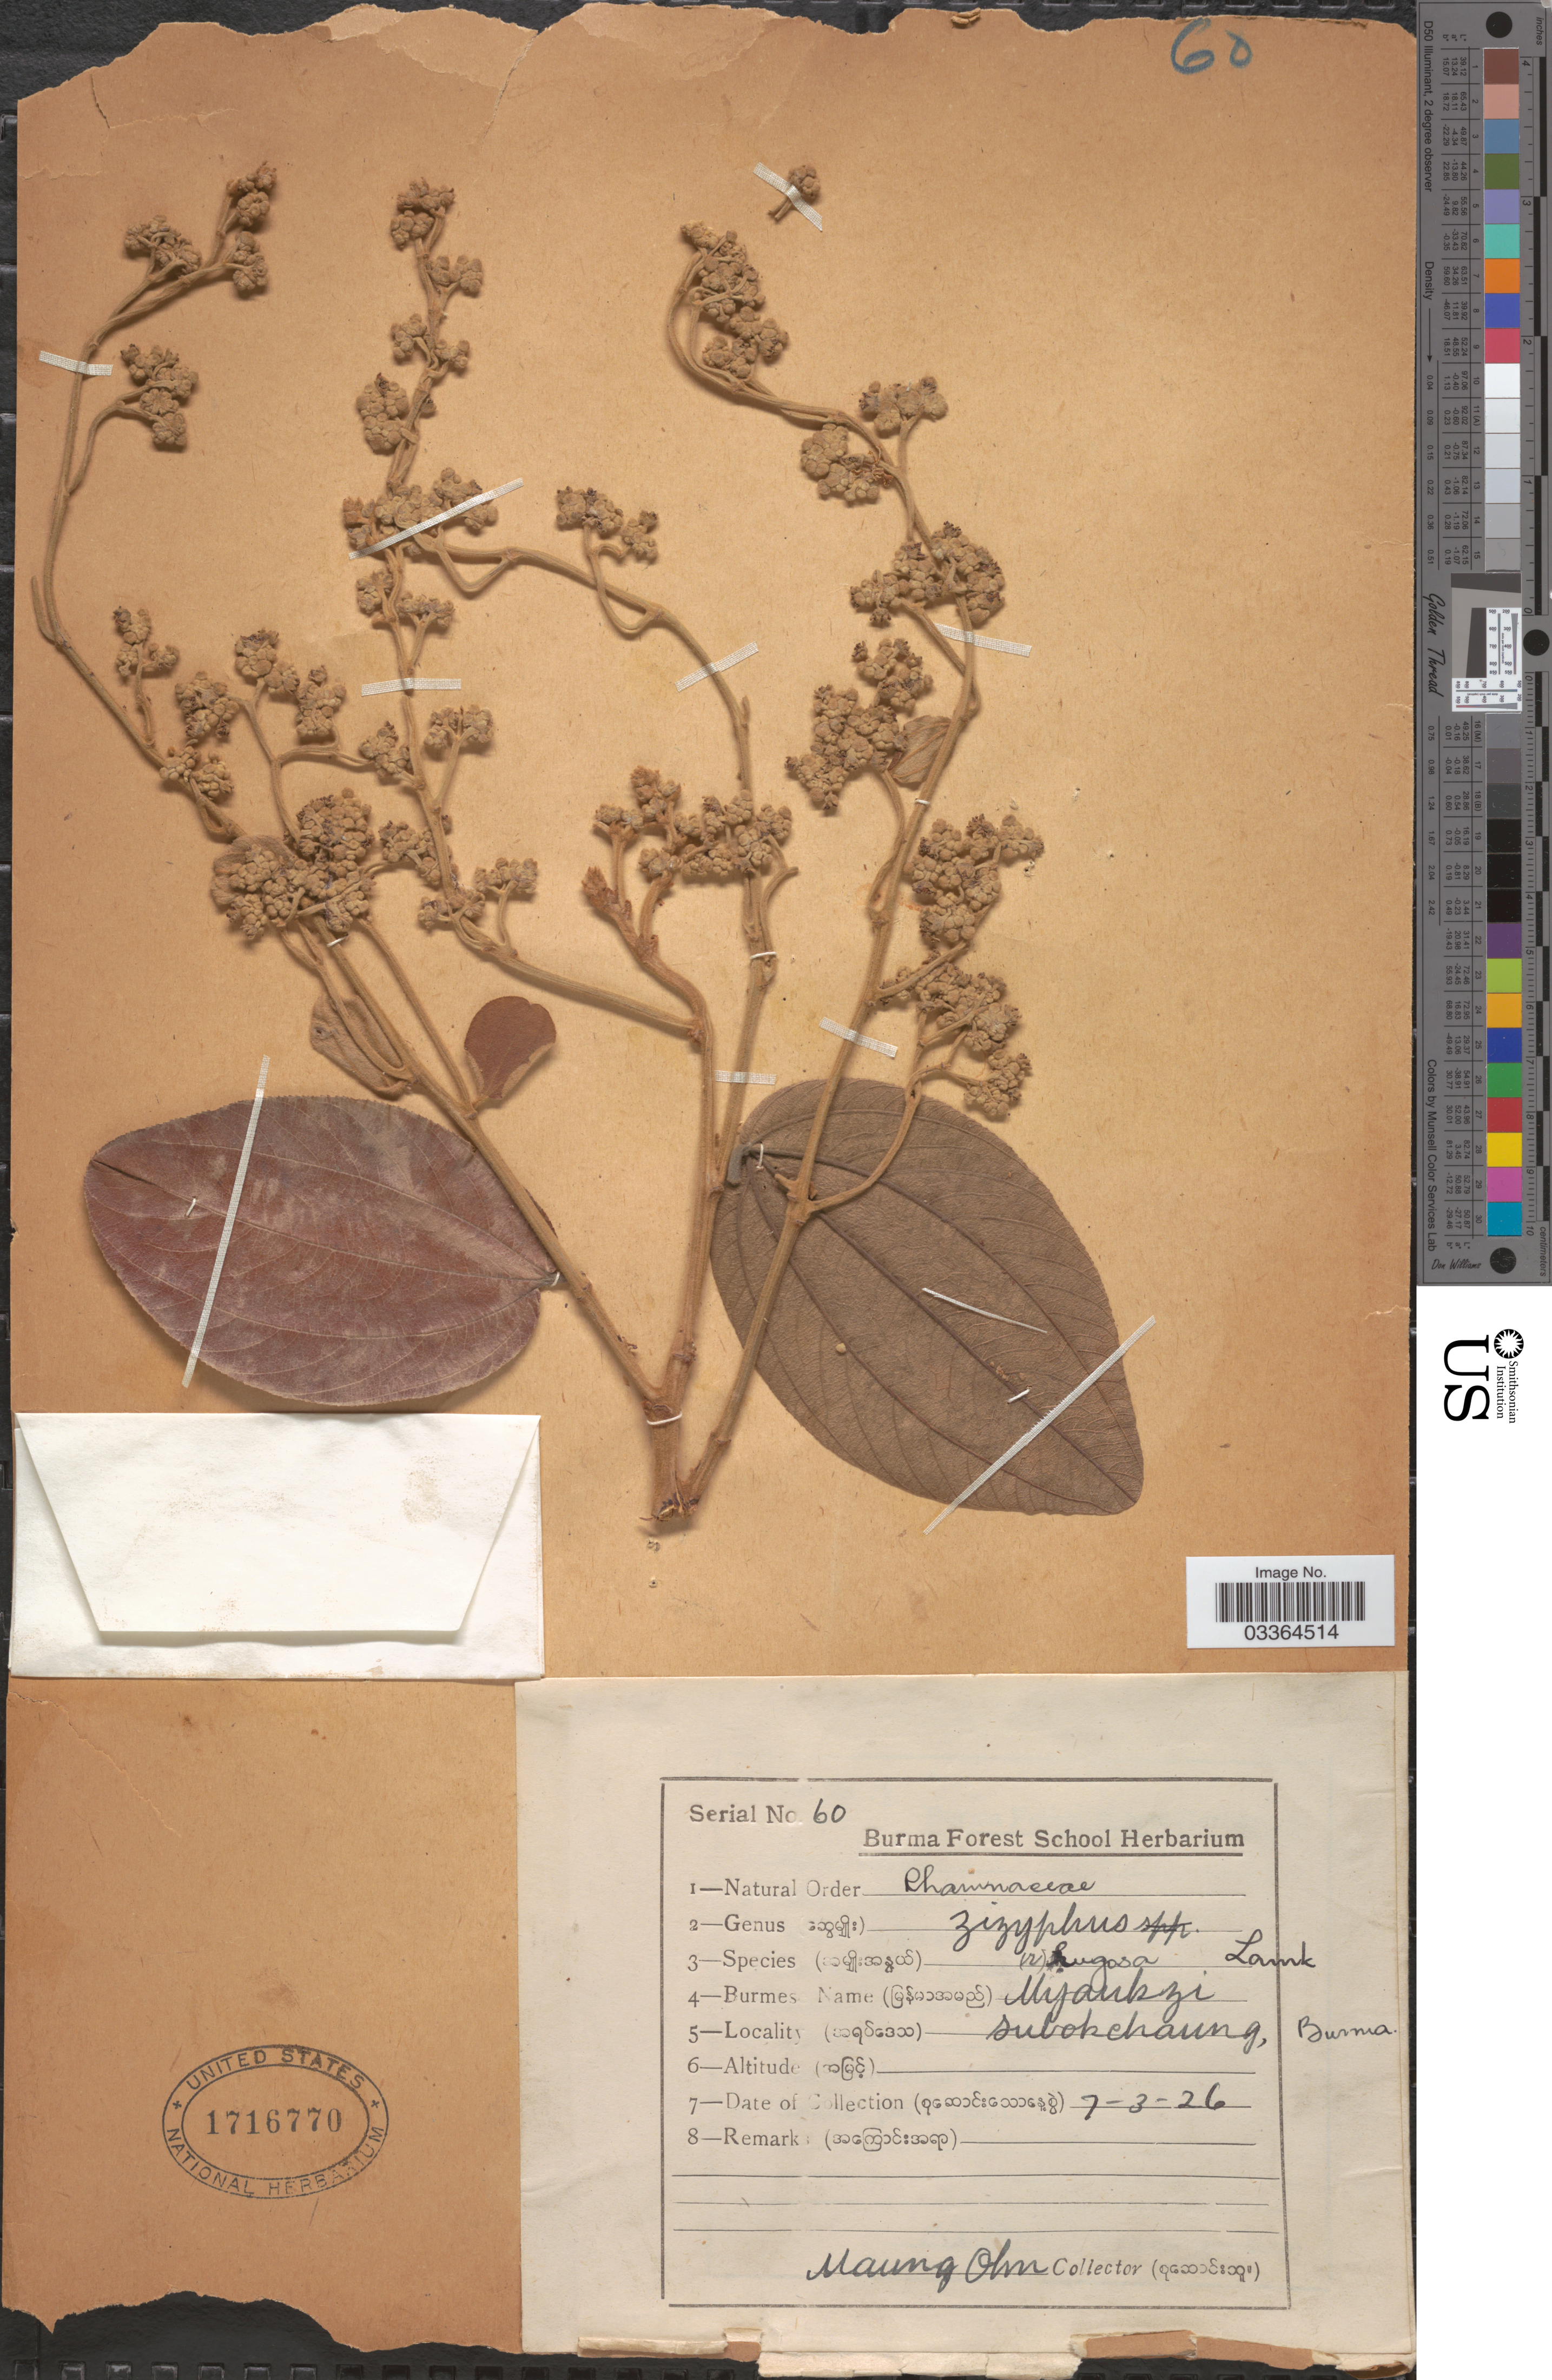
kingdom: Plantae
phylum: Tracheophyta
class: Magnoliopsida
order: Rosales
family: Rhamnaceae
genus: Ziziphus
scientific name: Ziziphus rugosa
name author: Lam.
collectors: M. Ohn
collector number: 60?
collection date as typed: Transcribed d/m/y: 7/3/26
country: Myanmar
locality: Subokchaung, Burma.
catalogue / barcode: US 1716770